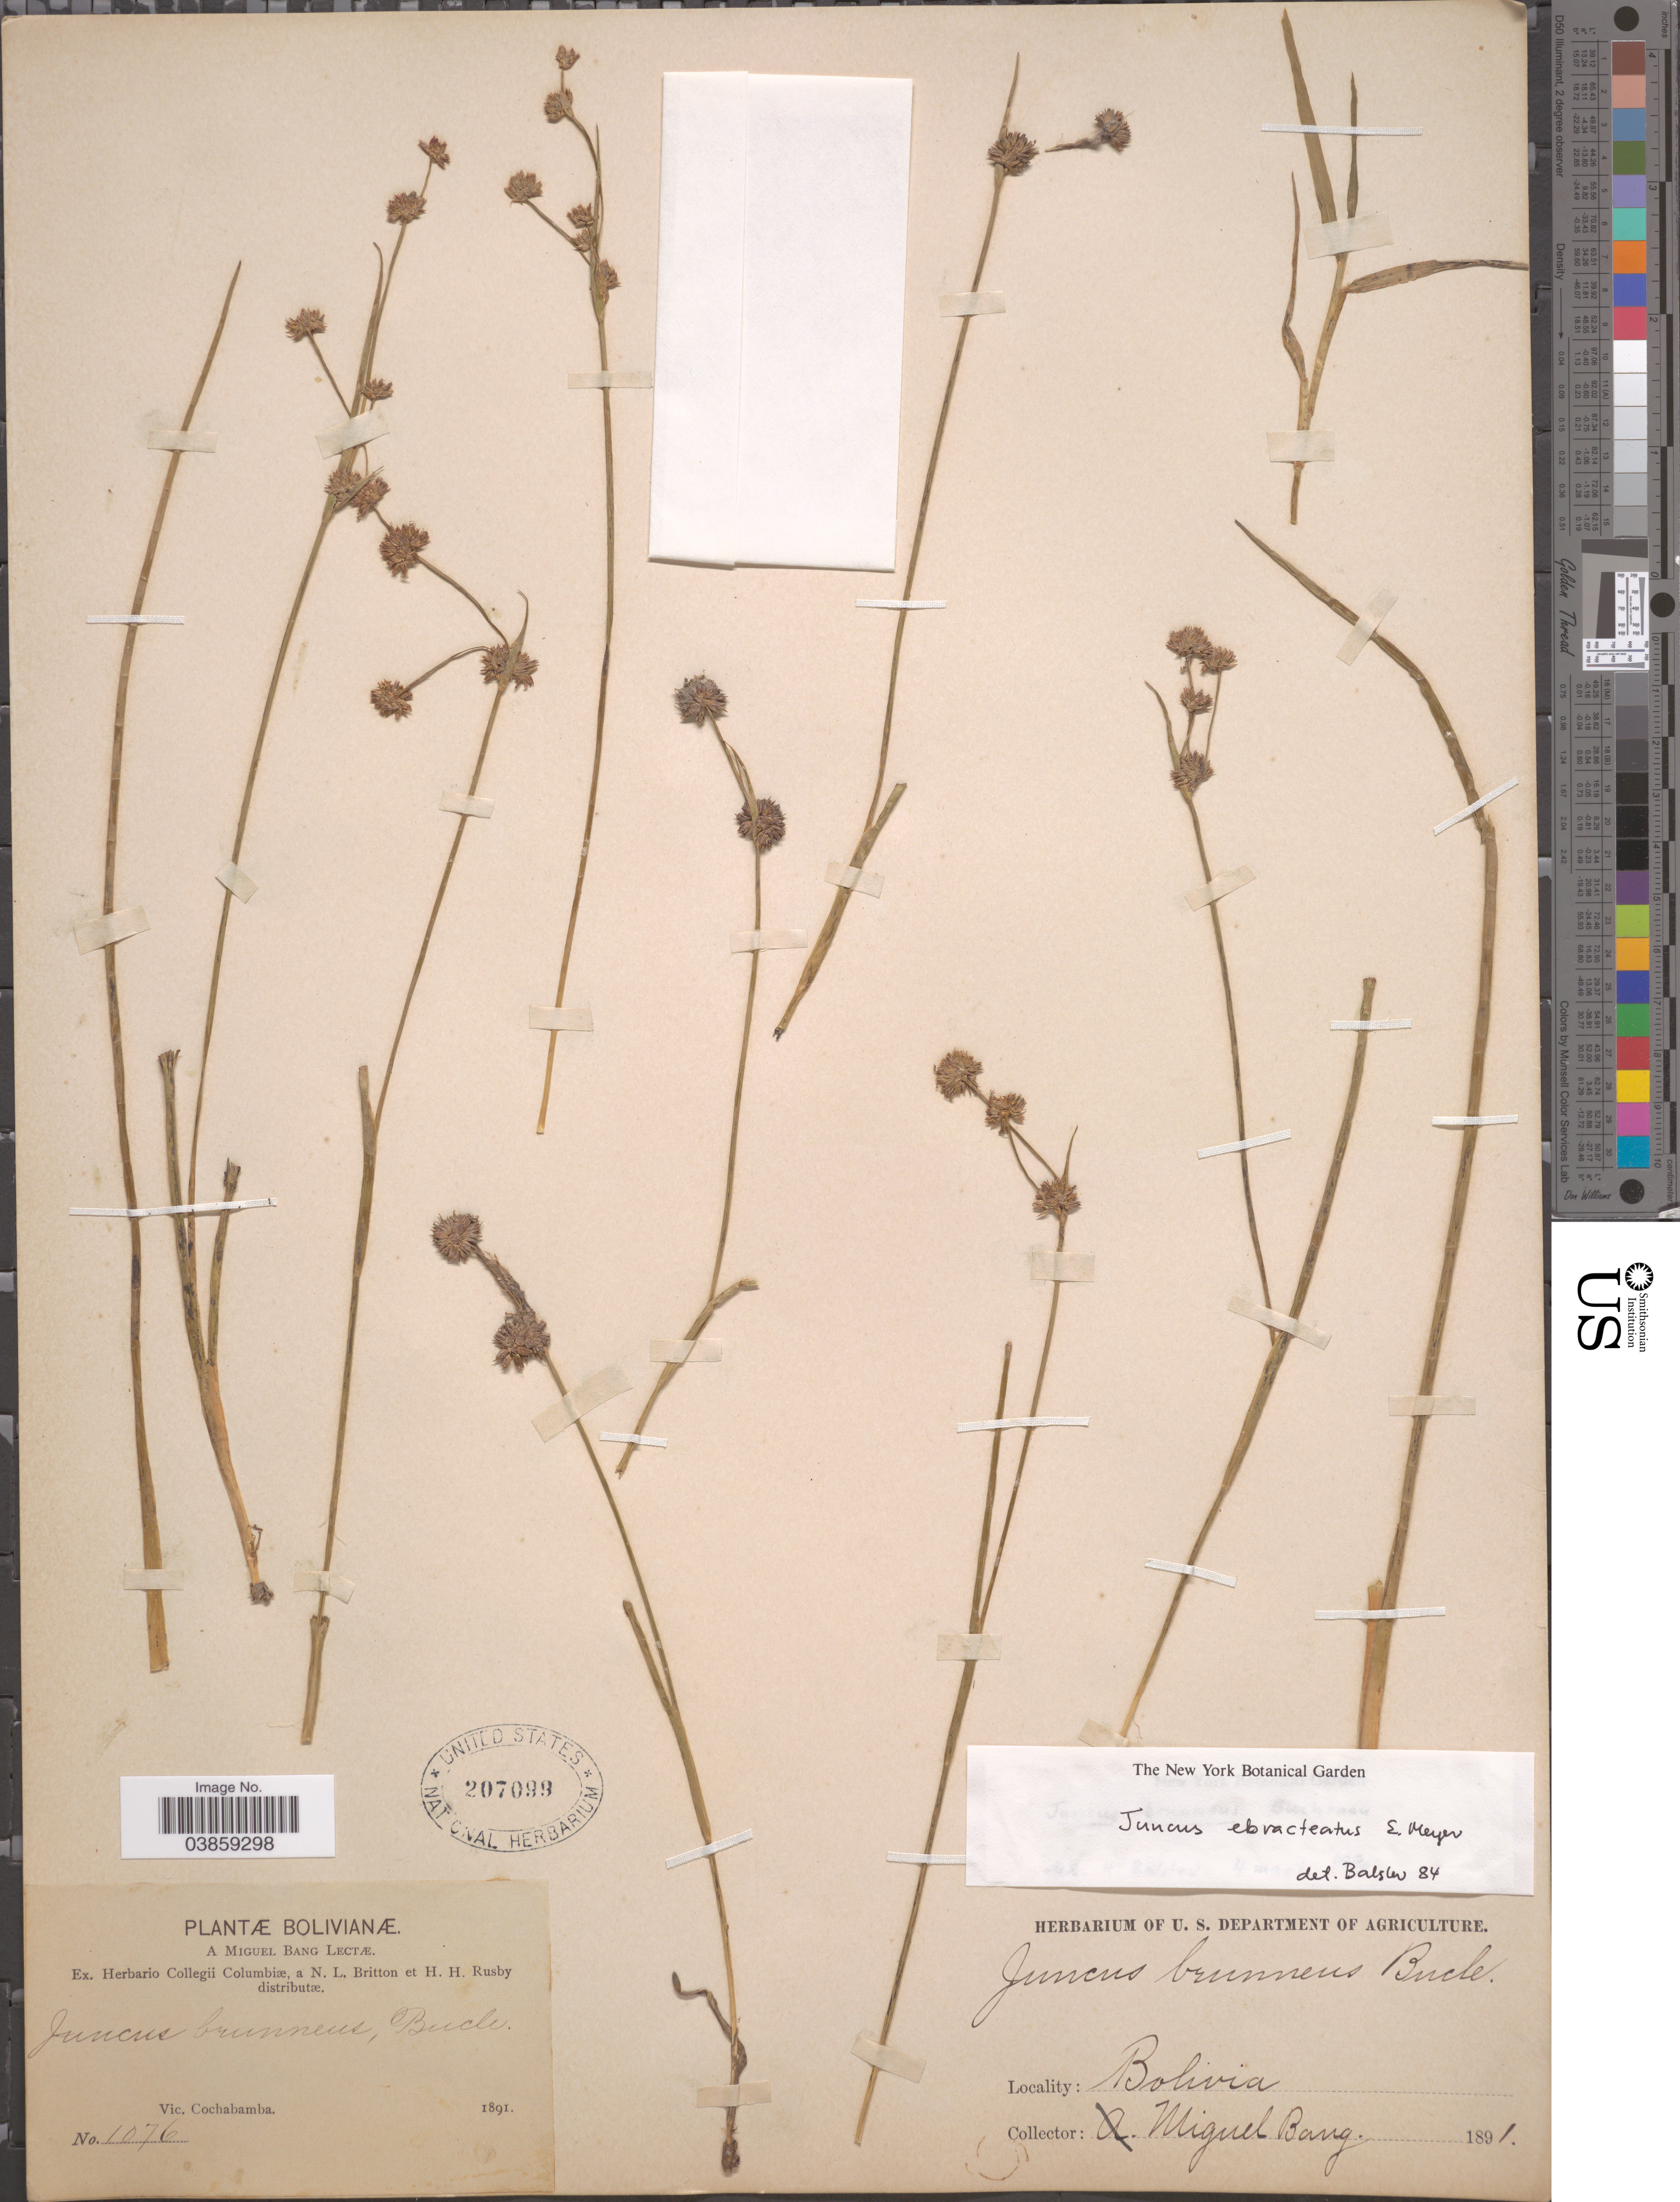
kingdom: Plantae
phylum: Tracheophyta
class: Liliopsida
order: Poales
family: Juncaceae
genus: Juncus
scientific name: Juncus ebracteatus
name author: E. Mey.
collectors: M. Bang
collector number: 1076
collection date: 1891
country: Bolivia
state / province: Cochabamba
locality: Vic. Cochabamba.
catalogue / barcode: US 207099